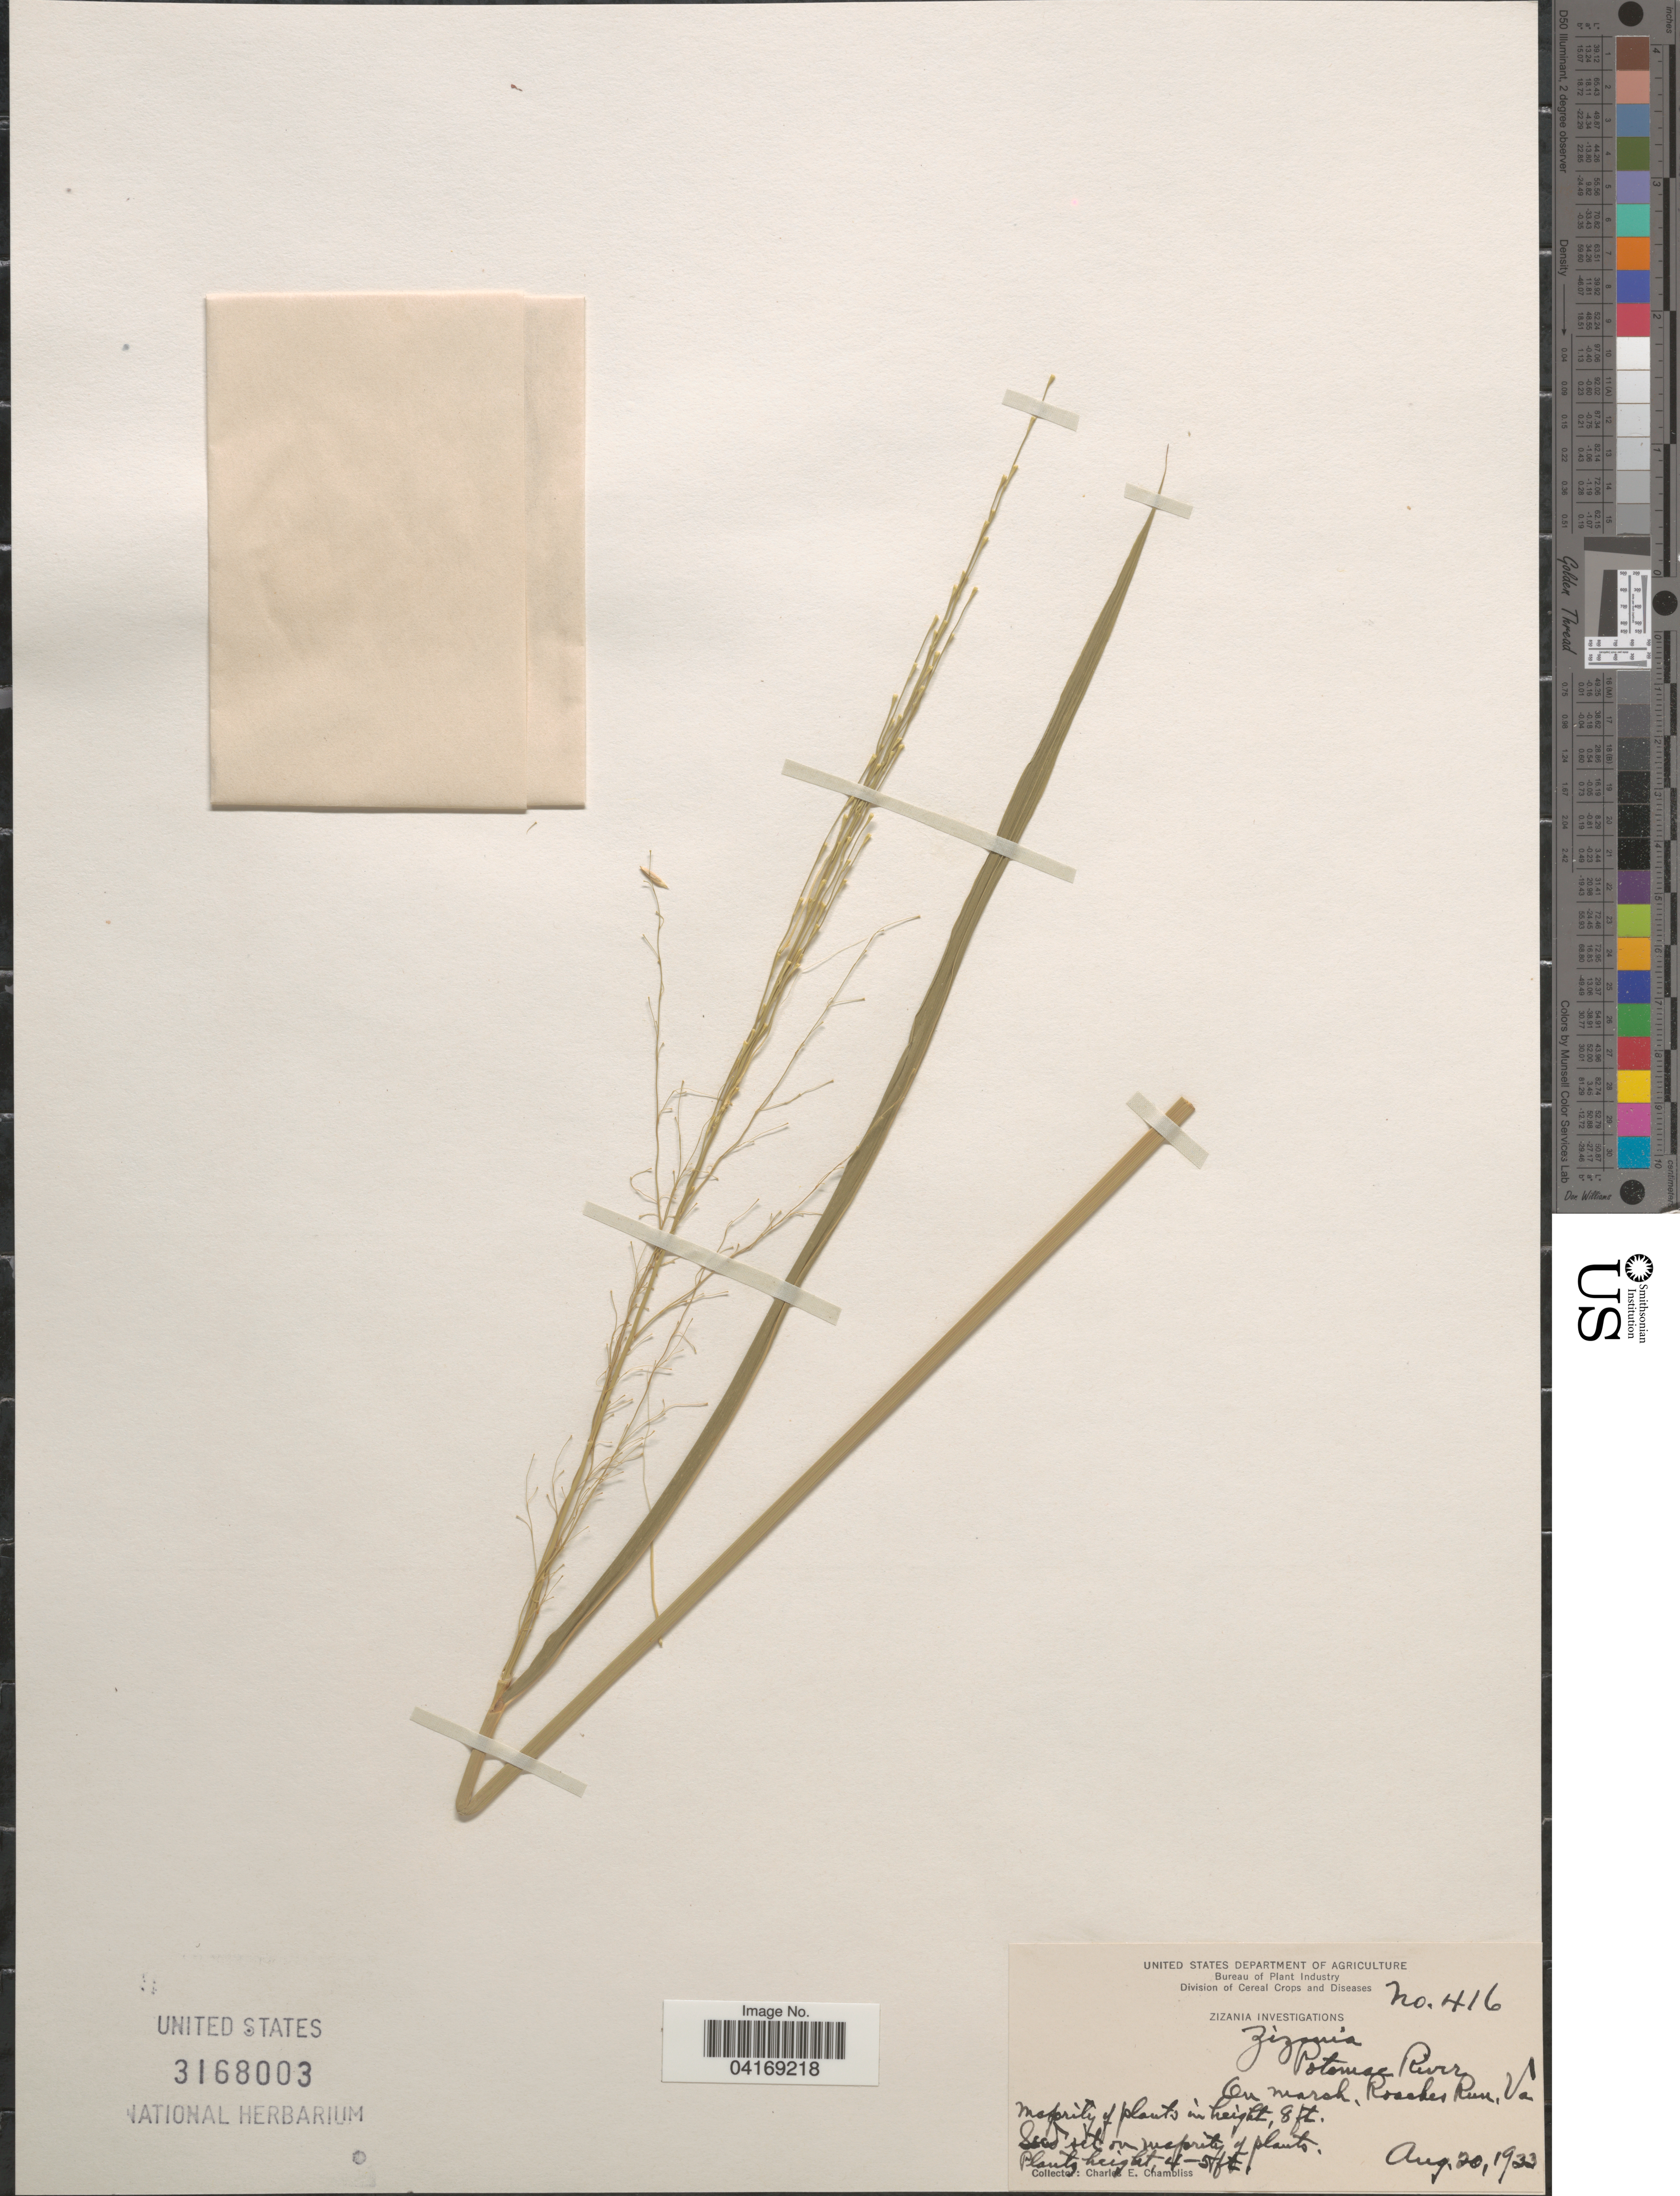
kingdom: Plantae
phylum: Tracheophyta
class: Liliopsida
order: Poales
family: Poaceae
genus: Zizania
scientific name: Zizania sp.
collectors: C. Chambliss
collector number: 416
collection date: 1933-08-20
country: United States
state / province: Virginia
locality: Potomac River. On marsh, Roaches Run.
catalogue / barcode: US 3168003